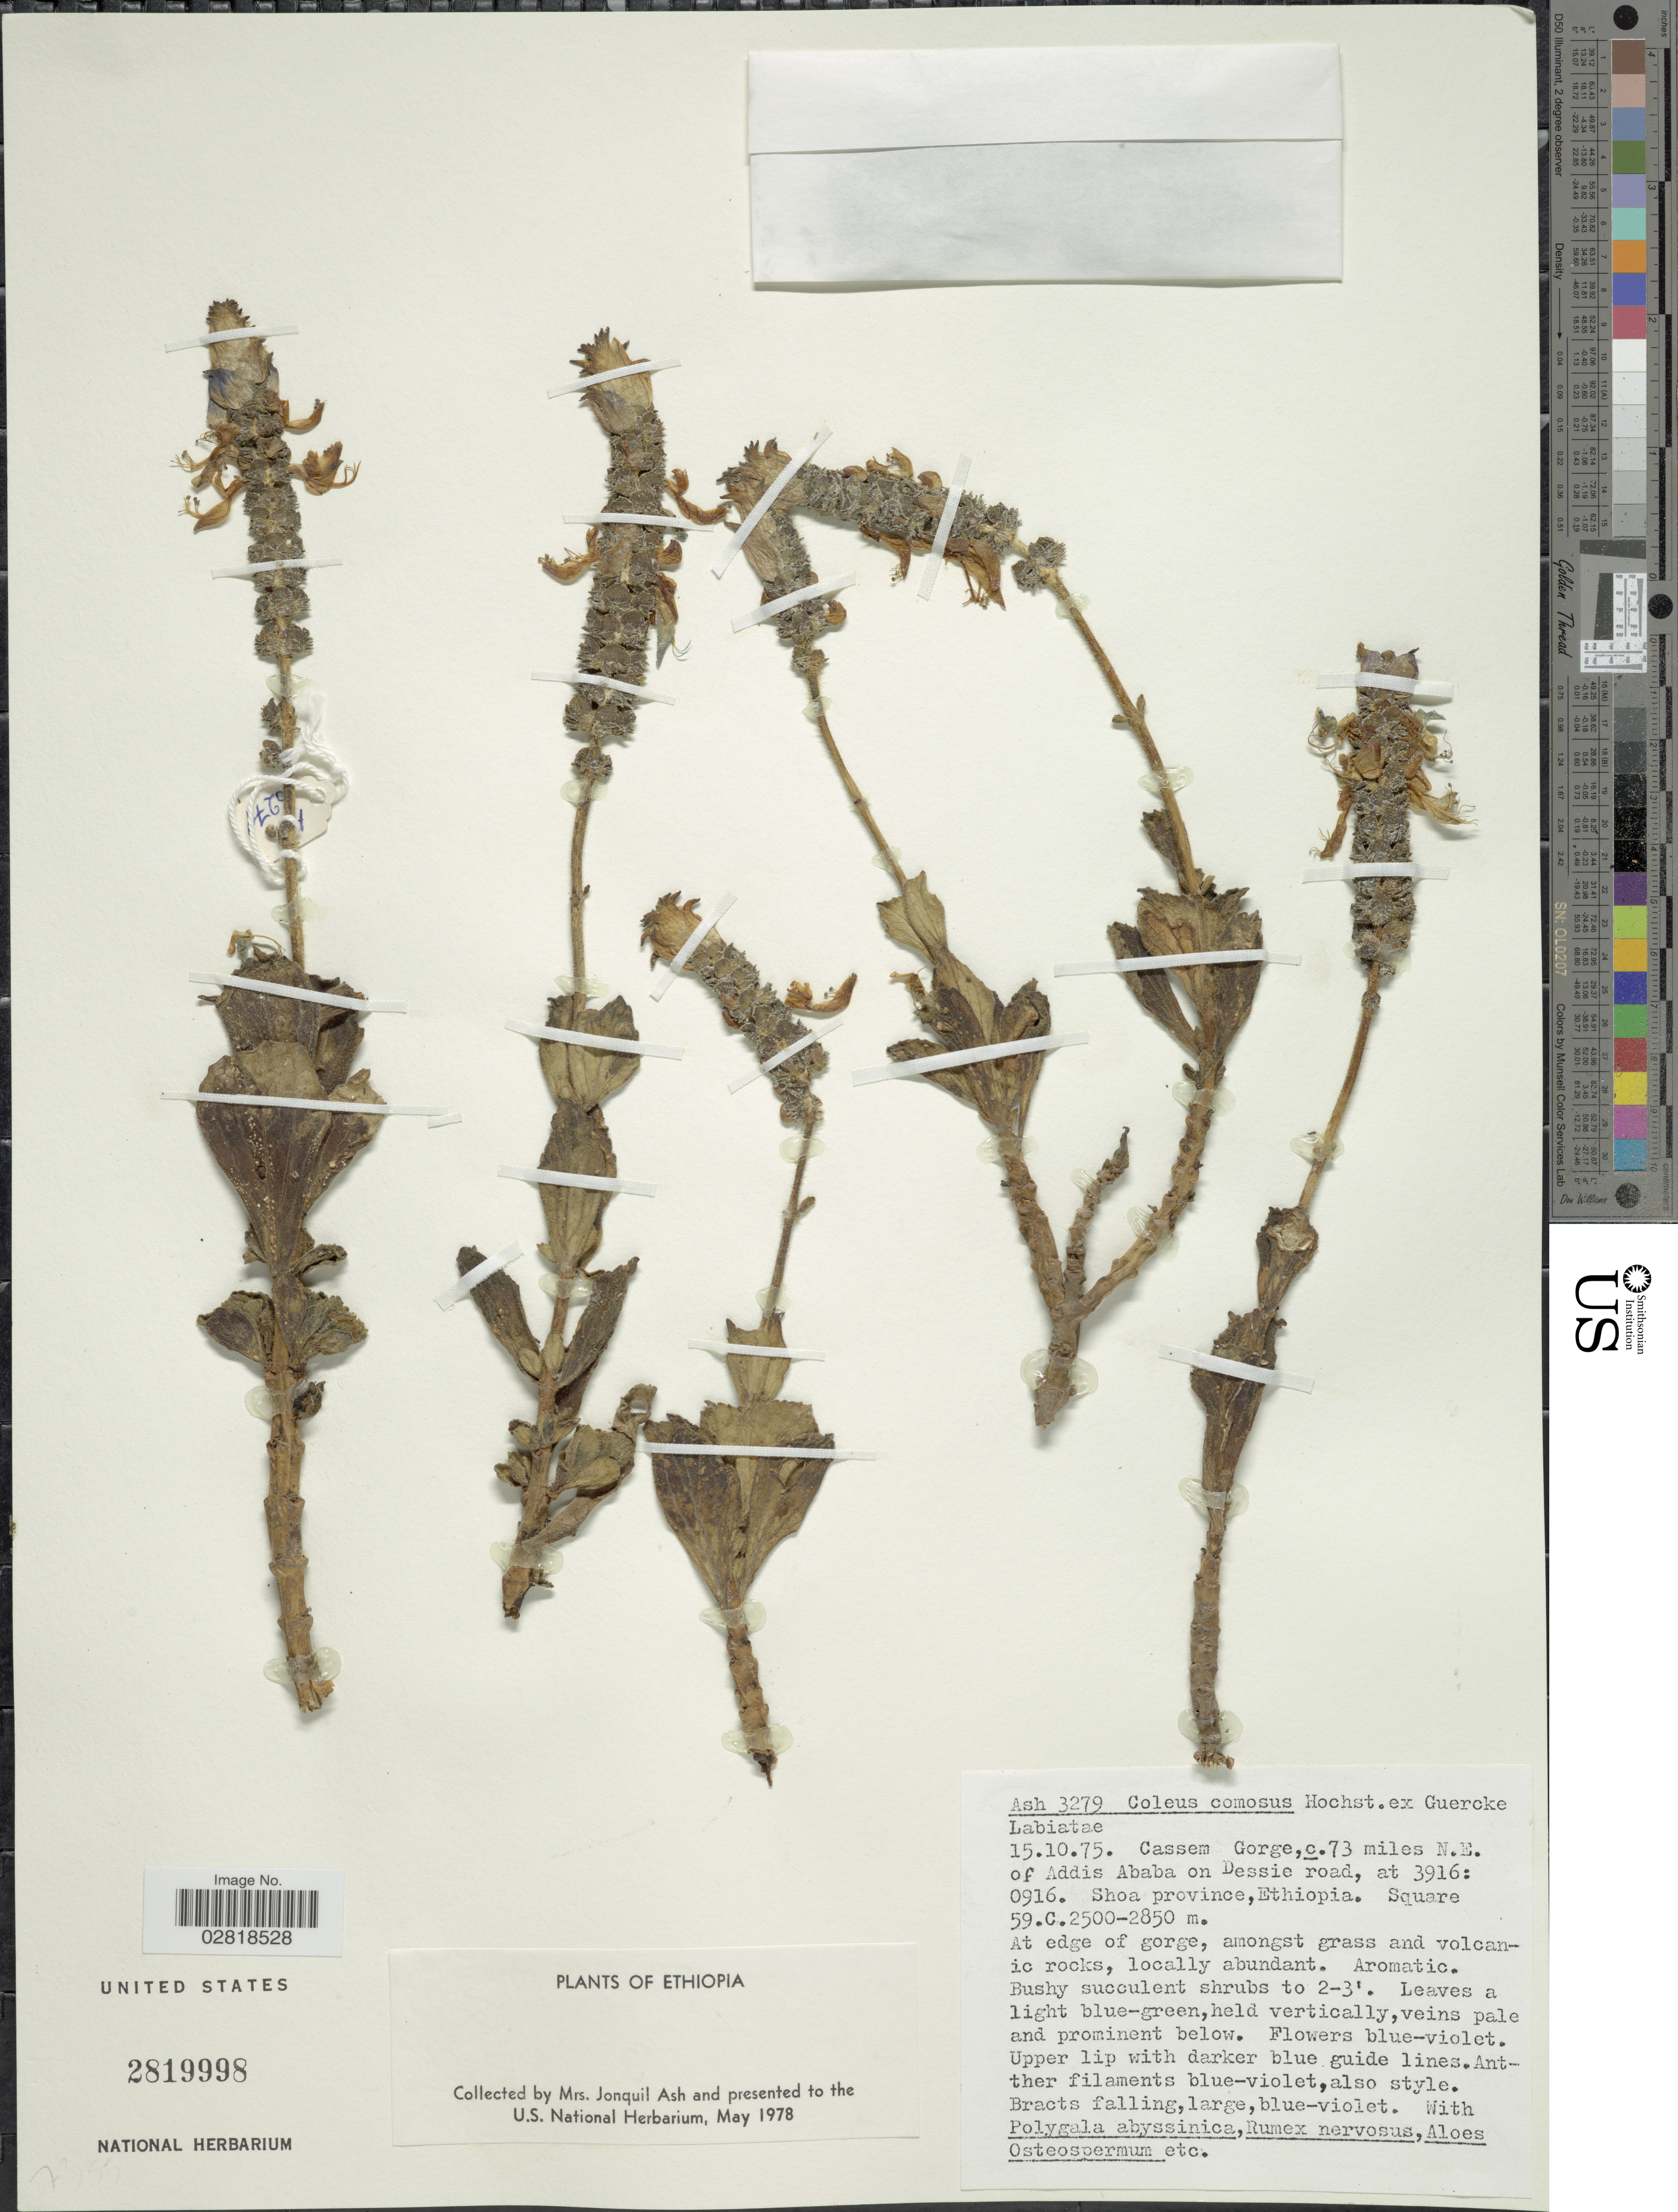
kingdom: Plantae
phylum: Tracheophyta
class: Magnoliopsida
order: Lamiales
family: Lamiaceae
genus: Plectranthus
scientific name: Plectranthus comosus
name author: Sims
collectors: J. Ash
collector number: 3279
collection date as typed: Transcribed d/m/y: 15/10/75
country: Ethiopia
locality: Cassem Gorge, c. 73 miles N.E. of Addis Ababa on Dessie road, at 3916: 0916. Shoa province. Square 59.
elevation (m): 2500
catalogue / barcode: US 2819998